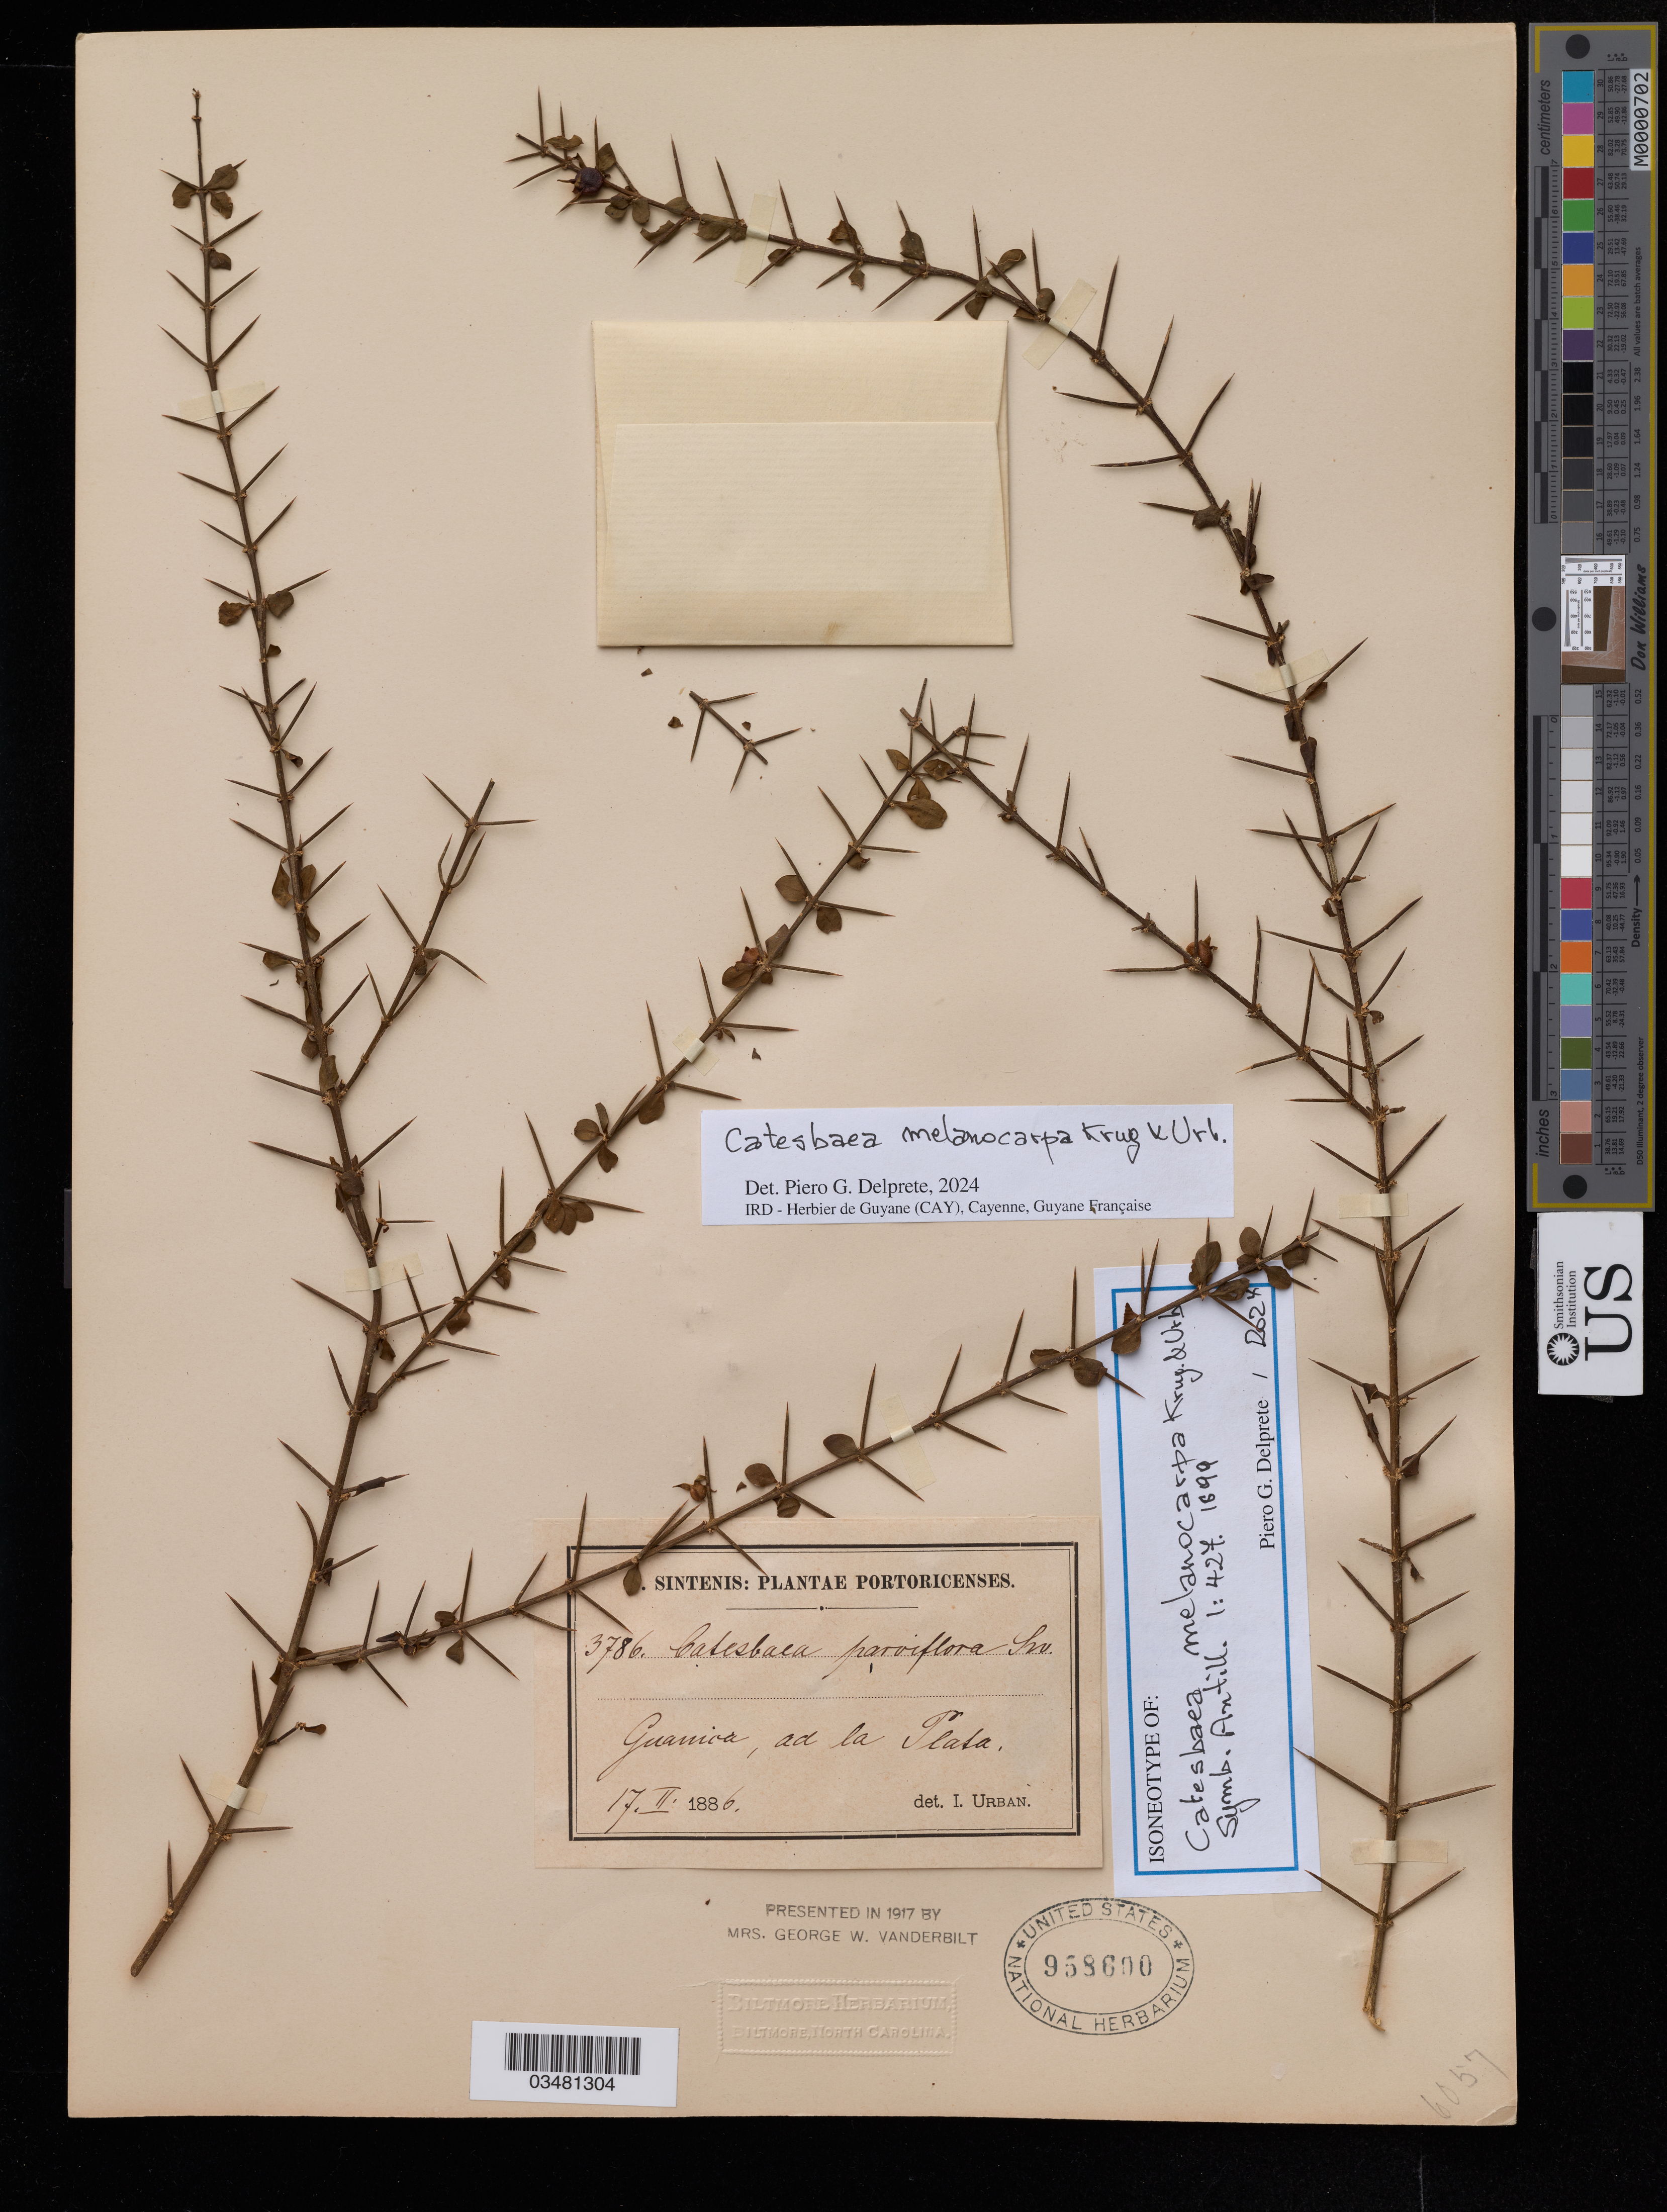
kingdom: Plantae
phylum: Tracheophyta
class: Magnoliopsida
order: Gentianales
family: Rubiaceae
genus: Catesbaea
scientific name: Catesbaea melanocarpa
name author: Krug & Urb.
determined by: Delprete, P. G., Herb. de Guyane Cay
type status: Isoneotype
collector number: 3786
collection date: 1886-02-17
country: Puerto Rico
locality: Guanica, ad la Plata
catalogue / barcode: US 958600